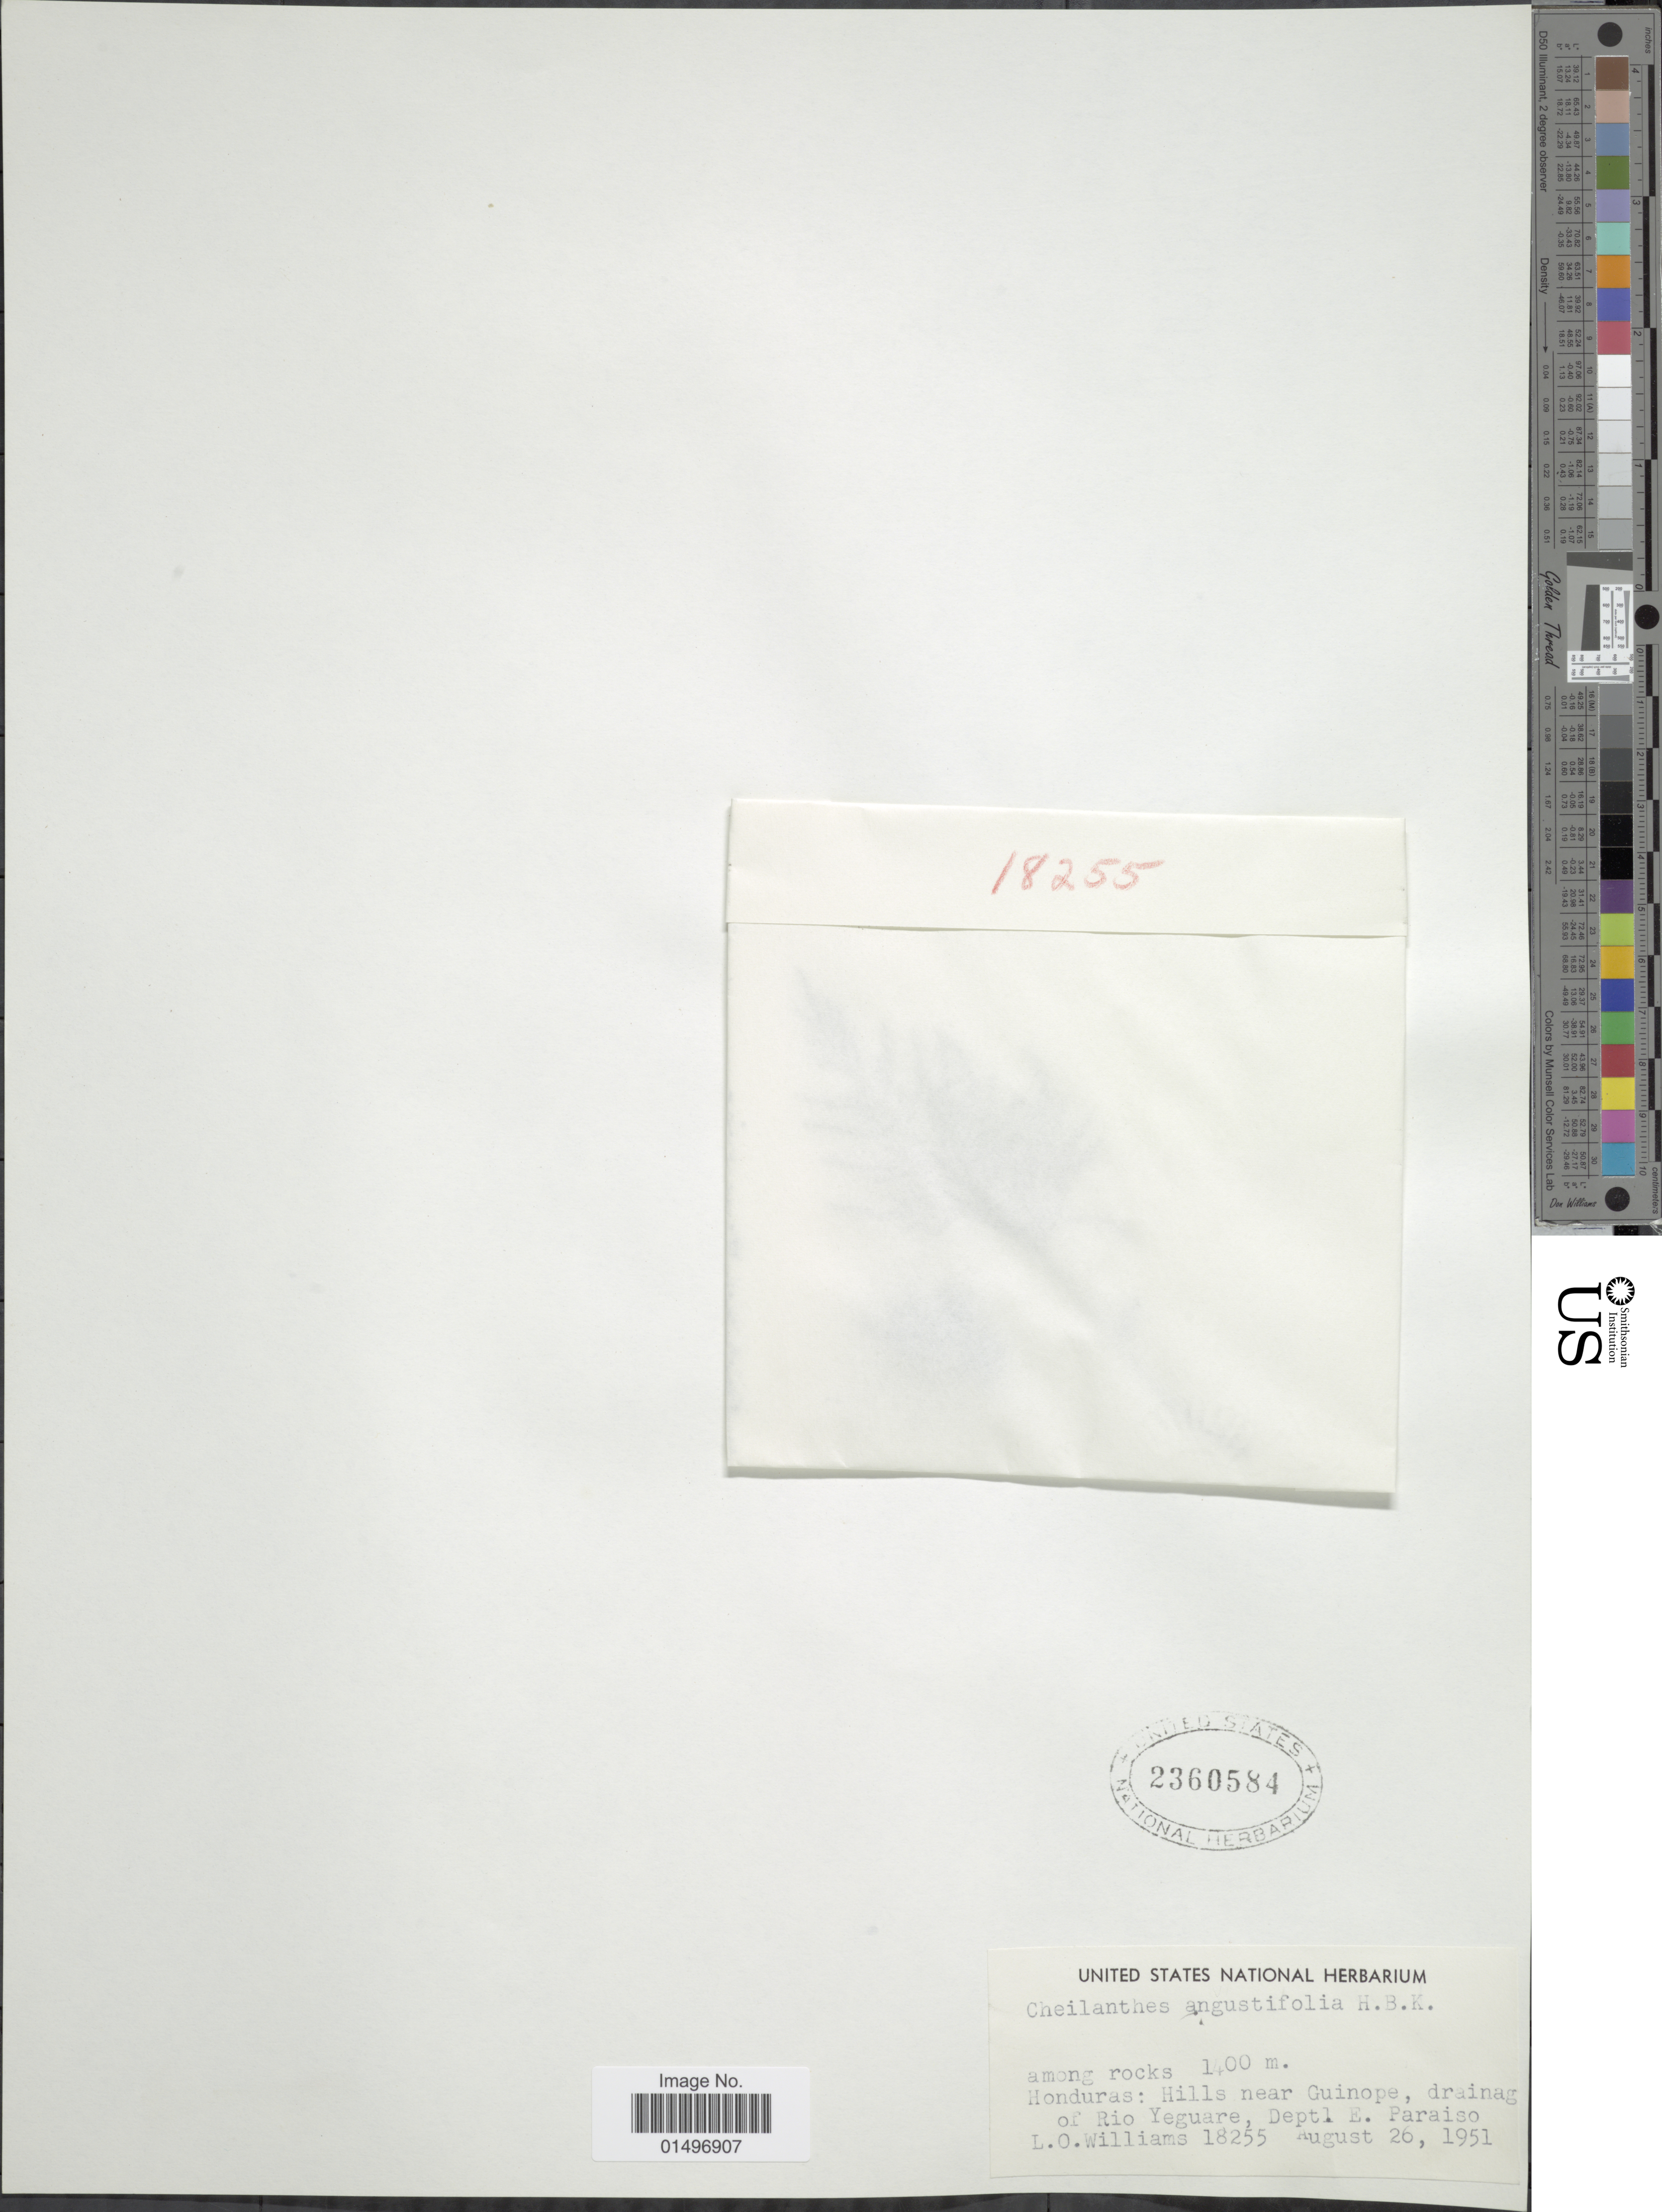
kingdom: Plantae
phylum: Tracheophyta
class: Polypodiopsida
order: Polypodiales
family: Pteridaceae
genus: Gaga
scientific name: Gaga angustifolia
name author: (Kunth) Fay W. Li & Windham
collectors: L. O. Williams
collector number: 18255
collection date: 1951-08-26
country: Honduras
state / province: El Paraíso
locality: Honduras: Hills near Guinope, drainage of Rio Yeguare, Dept. E. Paraiso.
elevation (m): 1400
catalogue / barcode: US 2360584